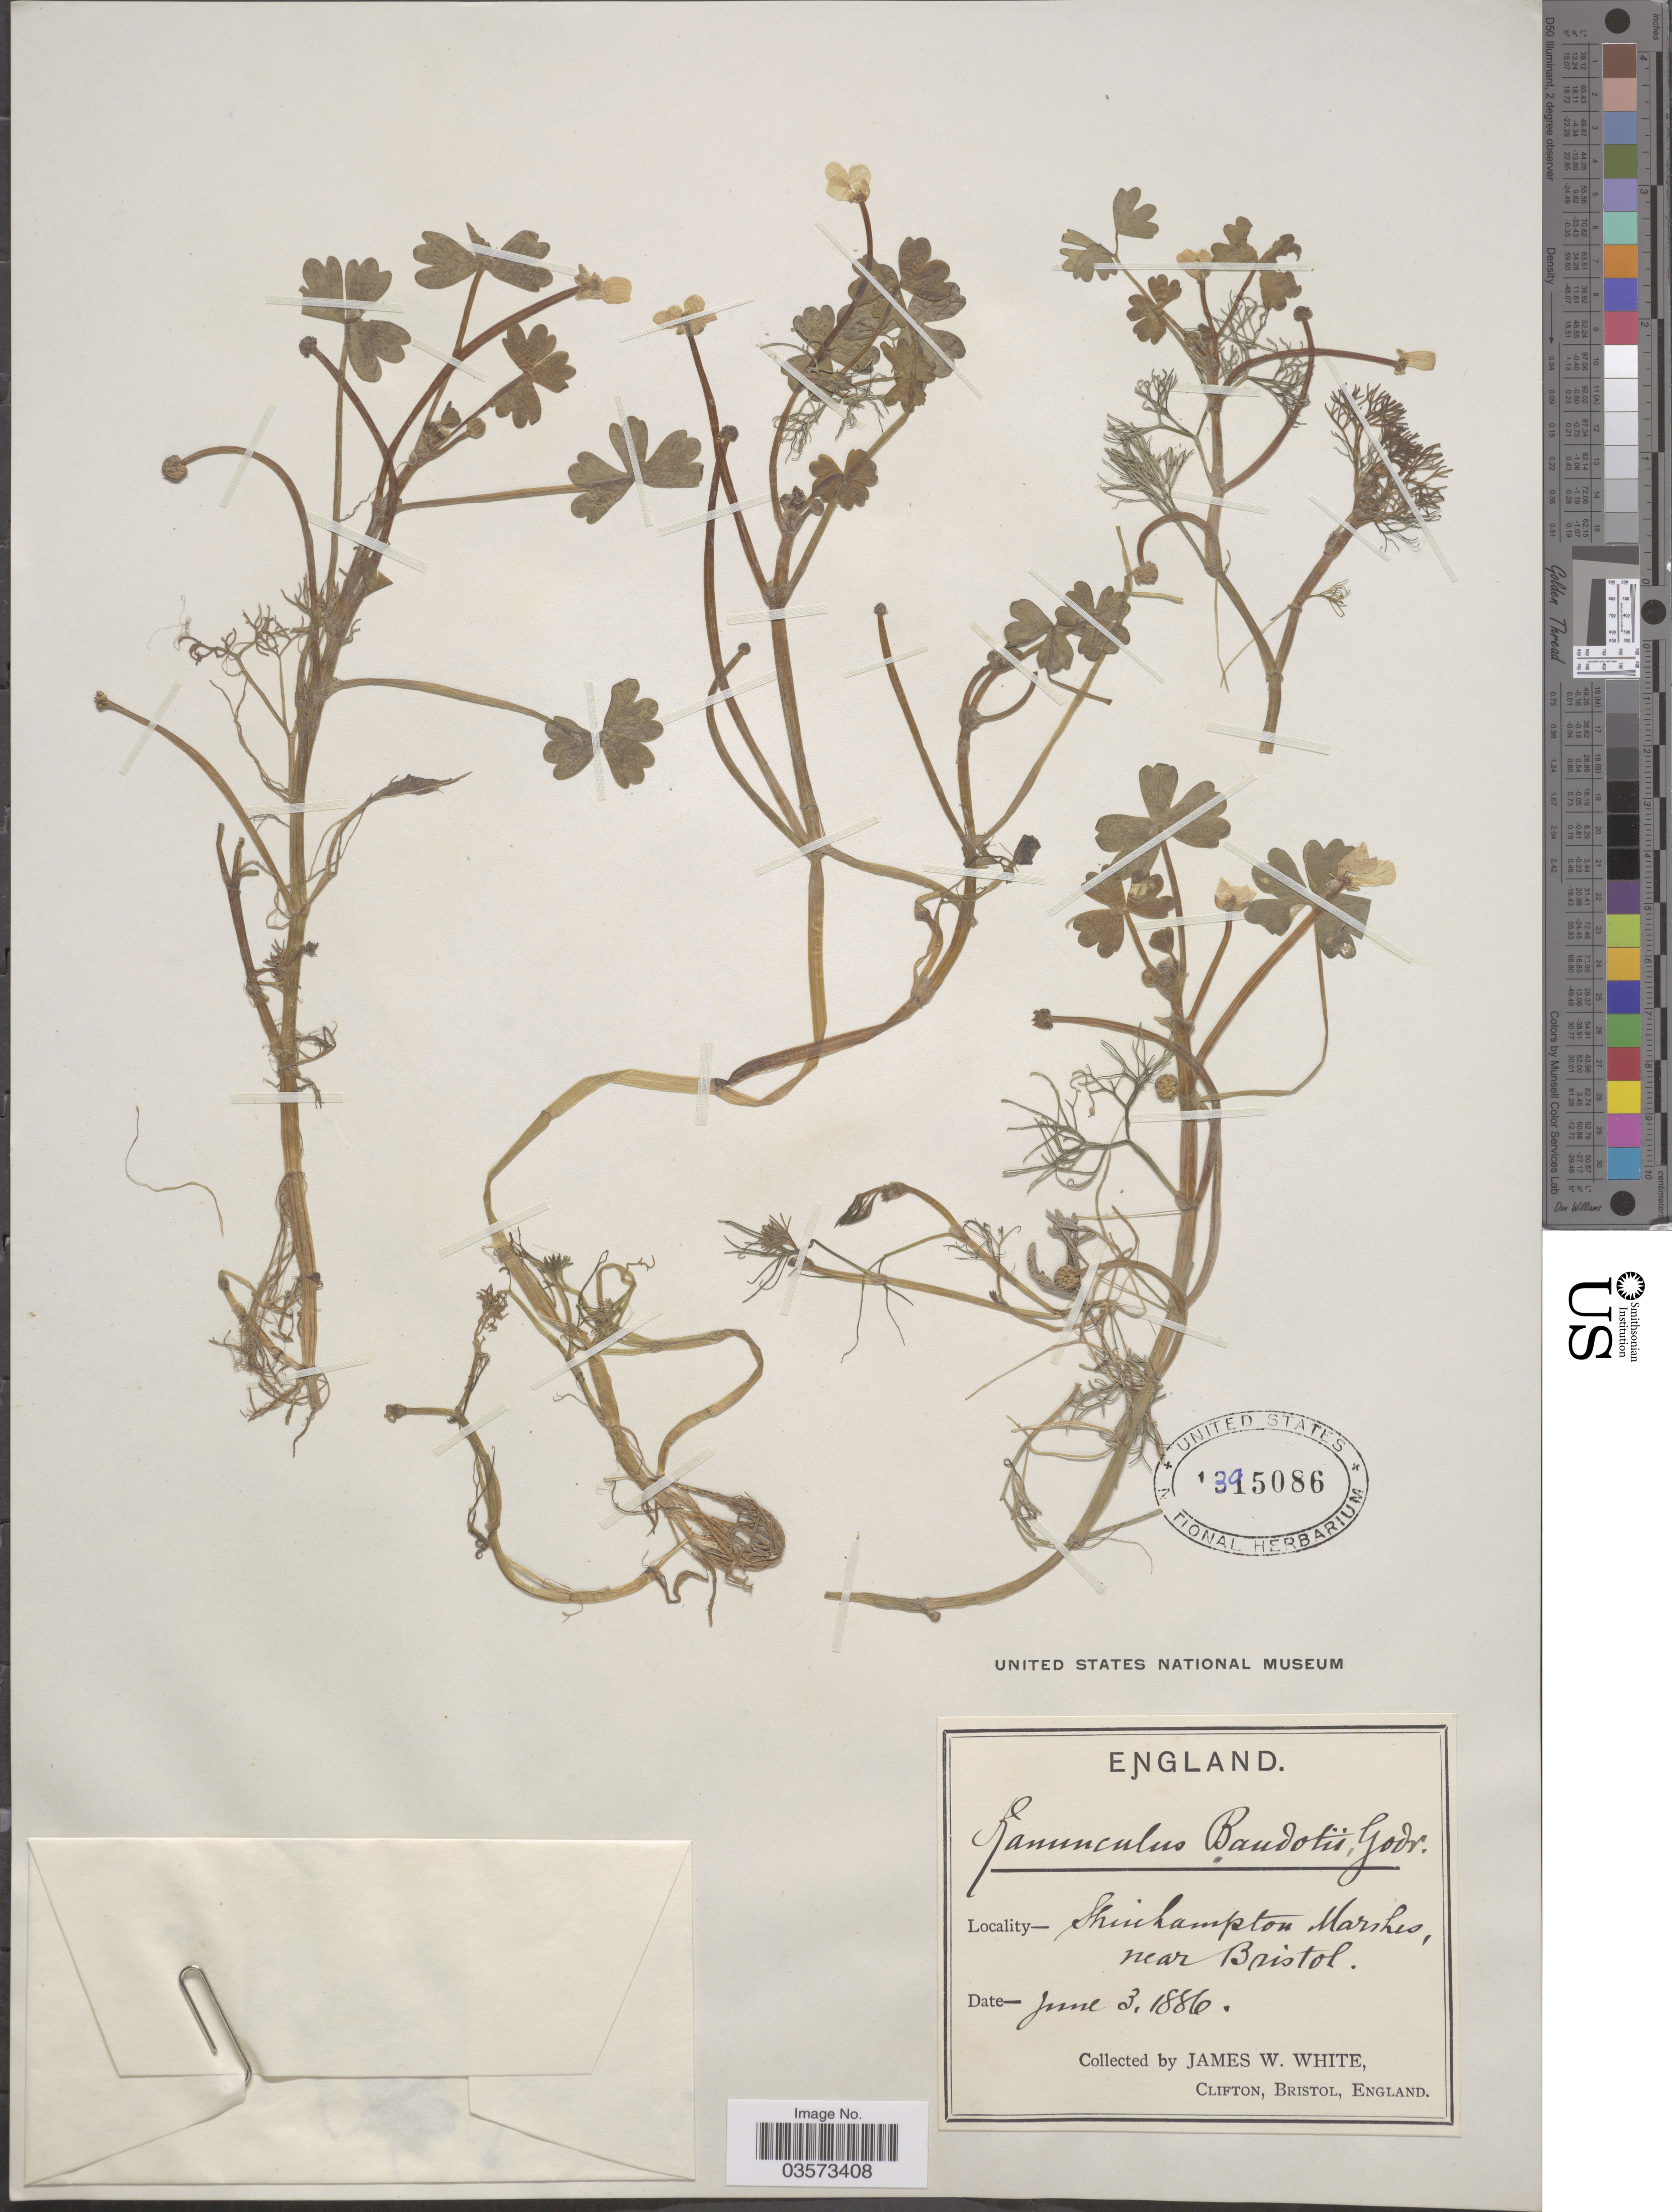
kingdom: Plantae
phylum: Tracheophyta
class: Magnoliopsida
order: Ranunculales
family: Ranunculaceae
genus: Ranunculus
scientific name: Ranunculus baudotii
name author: Godr.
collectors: J. W. White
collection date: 1886-06-03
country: United Kingdom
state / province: England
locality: Shirehampton Marshes, near Bristol.